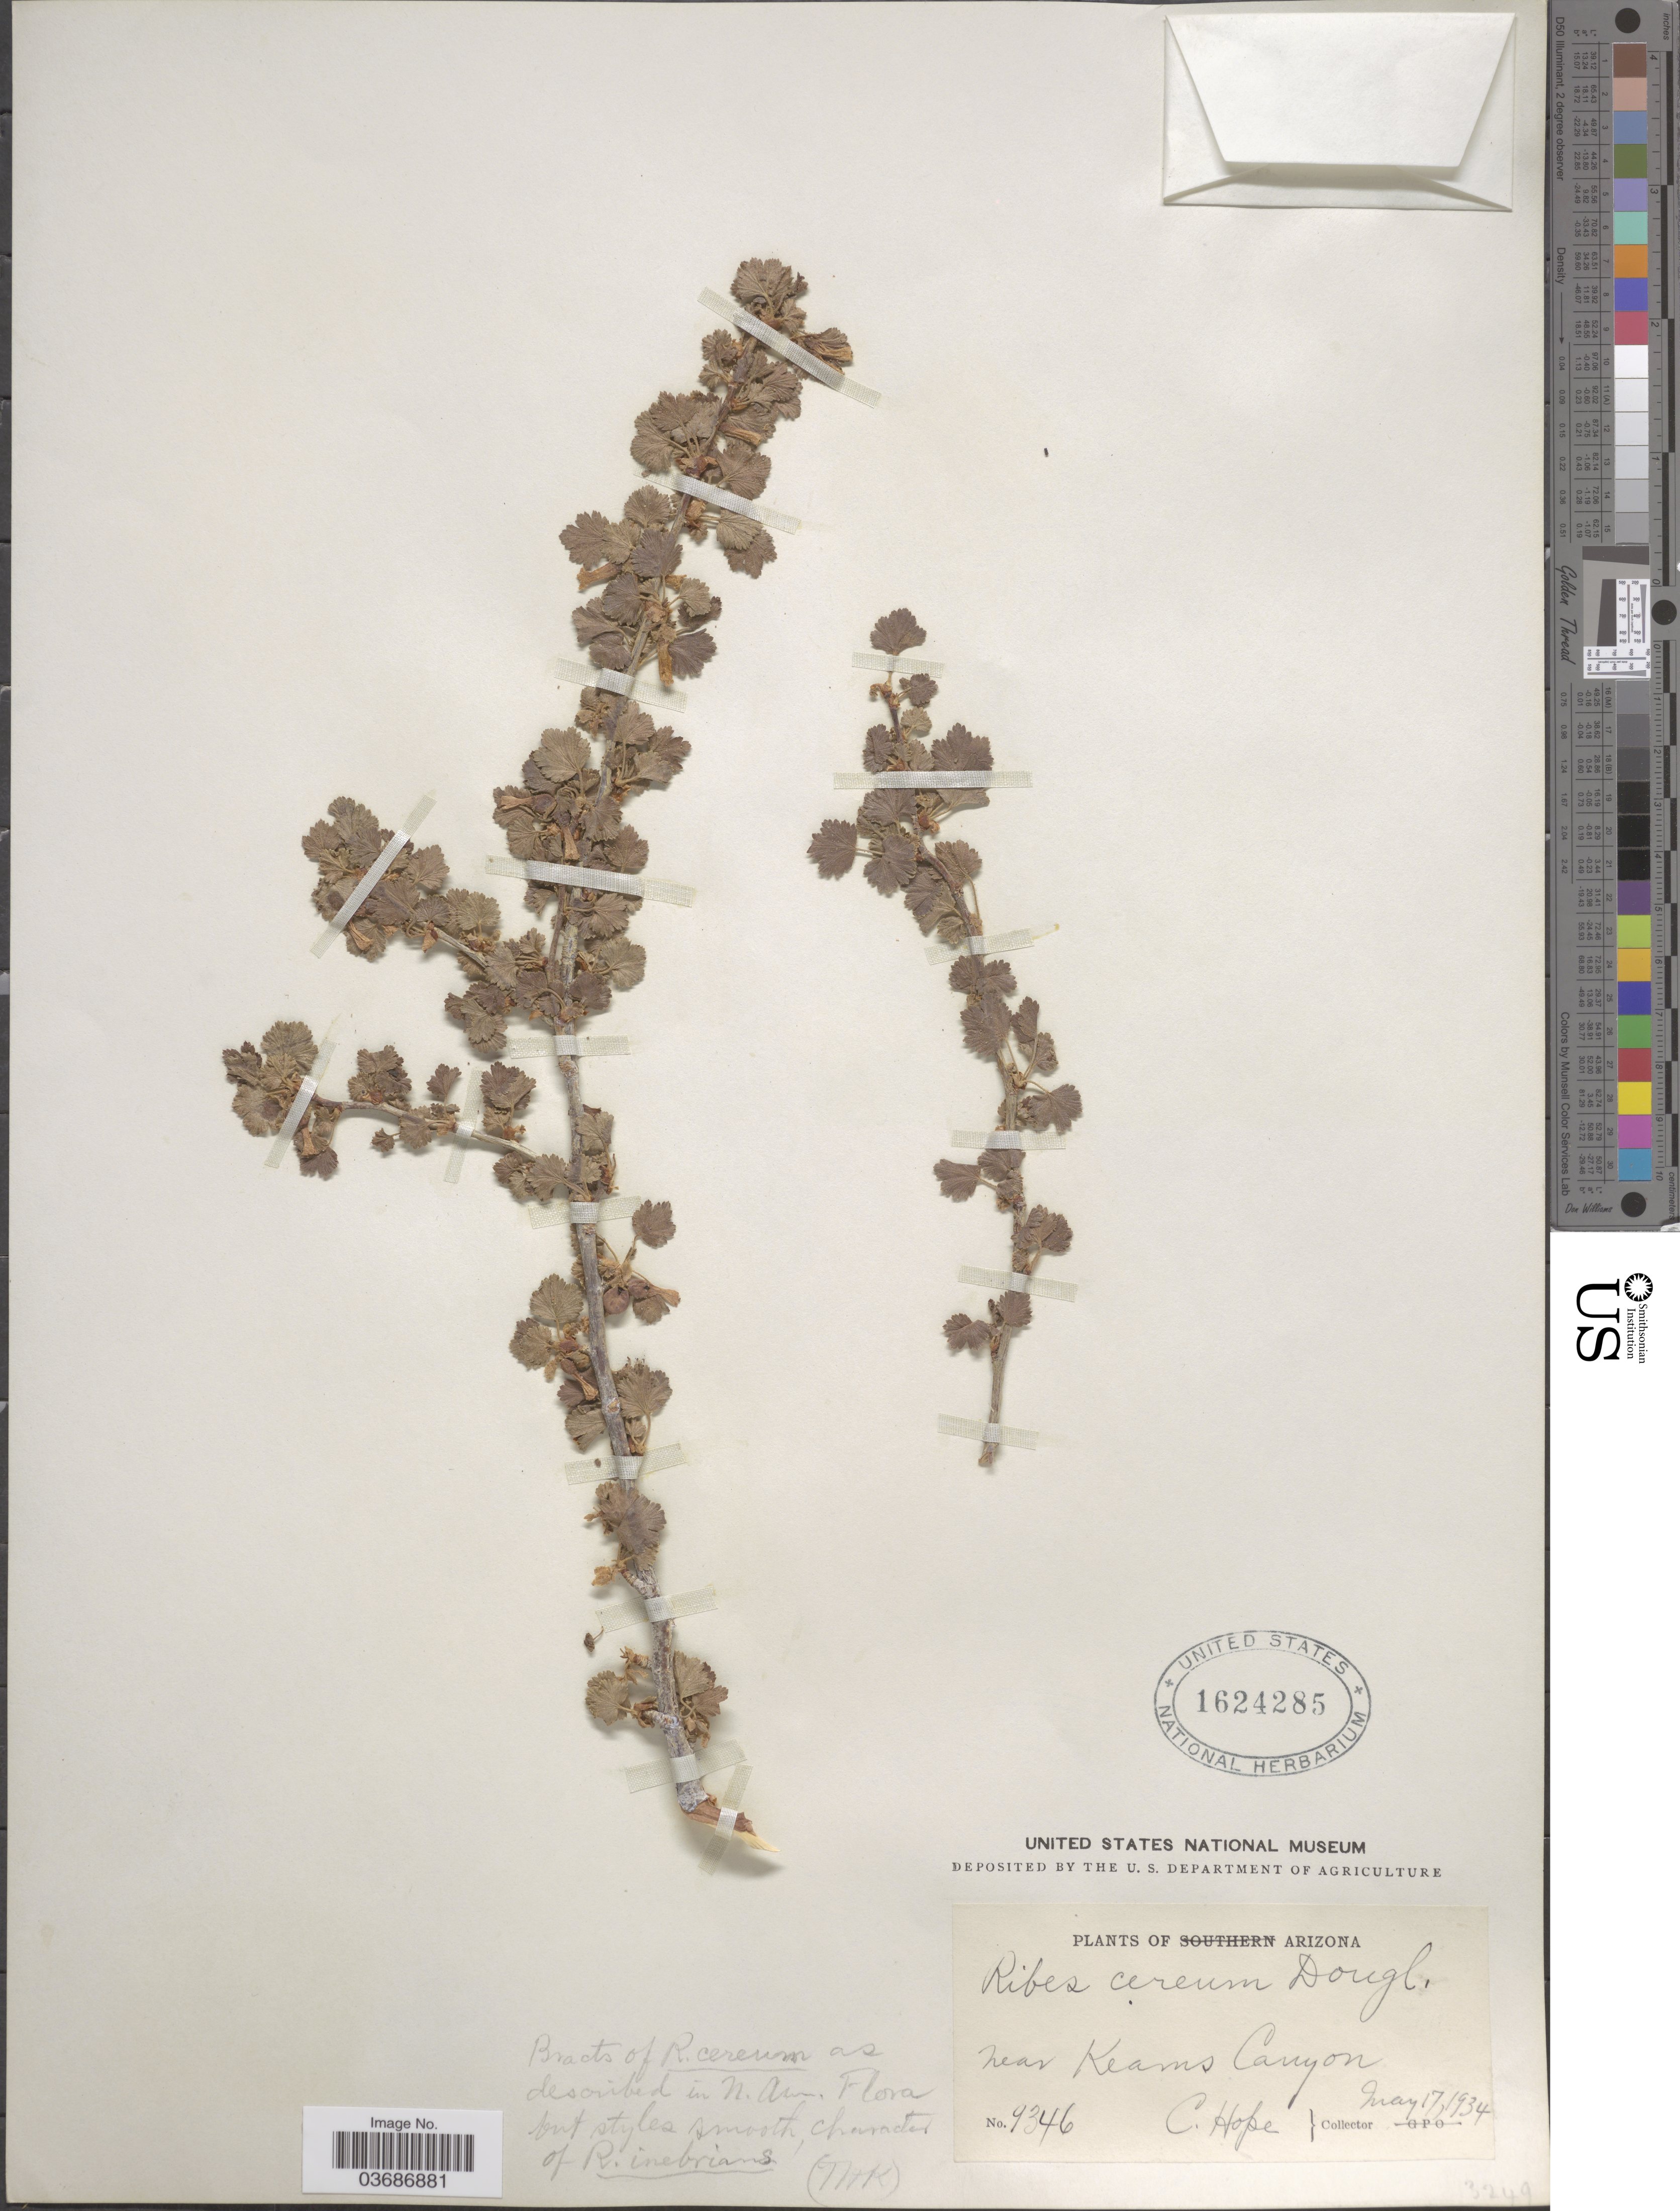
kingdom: Plantae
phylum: Tracheophyta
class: Magnoliopsida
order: Saxifragales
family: Grossulariaceae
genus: Ribes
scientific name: Ribes cereum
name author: Douglas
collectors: C. Hope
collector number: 9346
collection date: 1934-05-17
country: United States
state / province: Arizona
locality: Near Keams Canyon.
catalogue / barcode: US 1624285